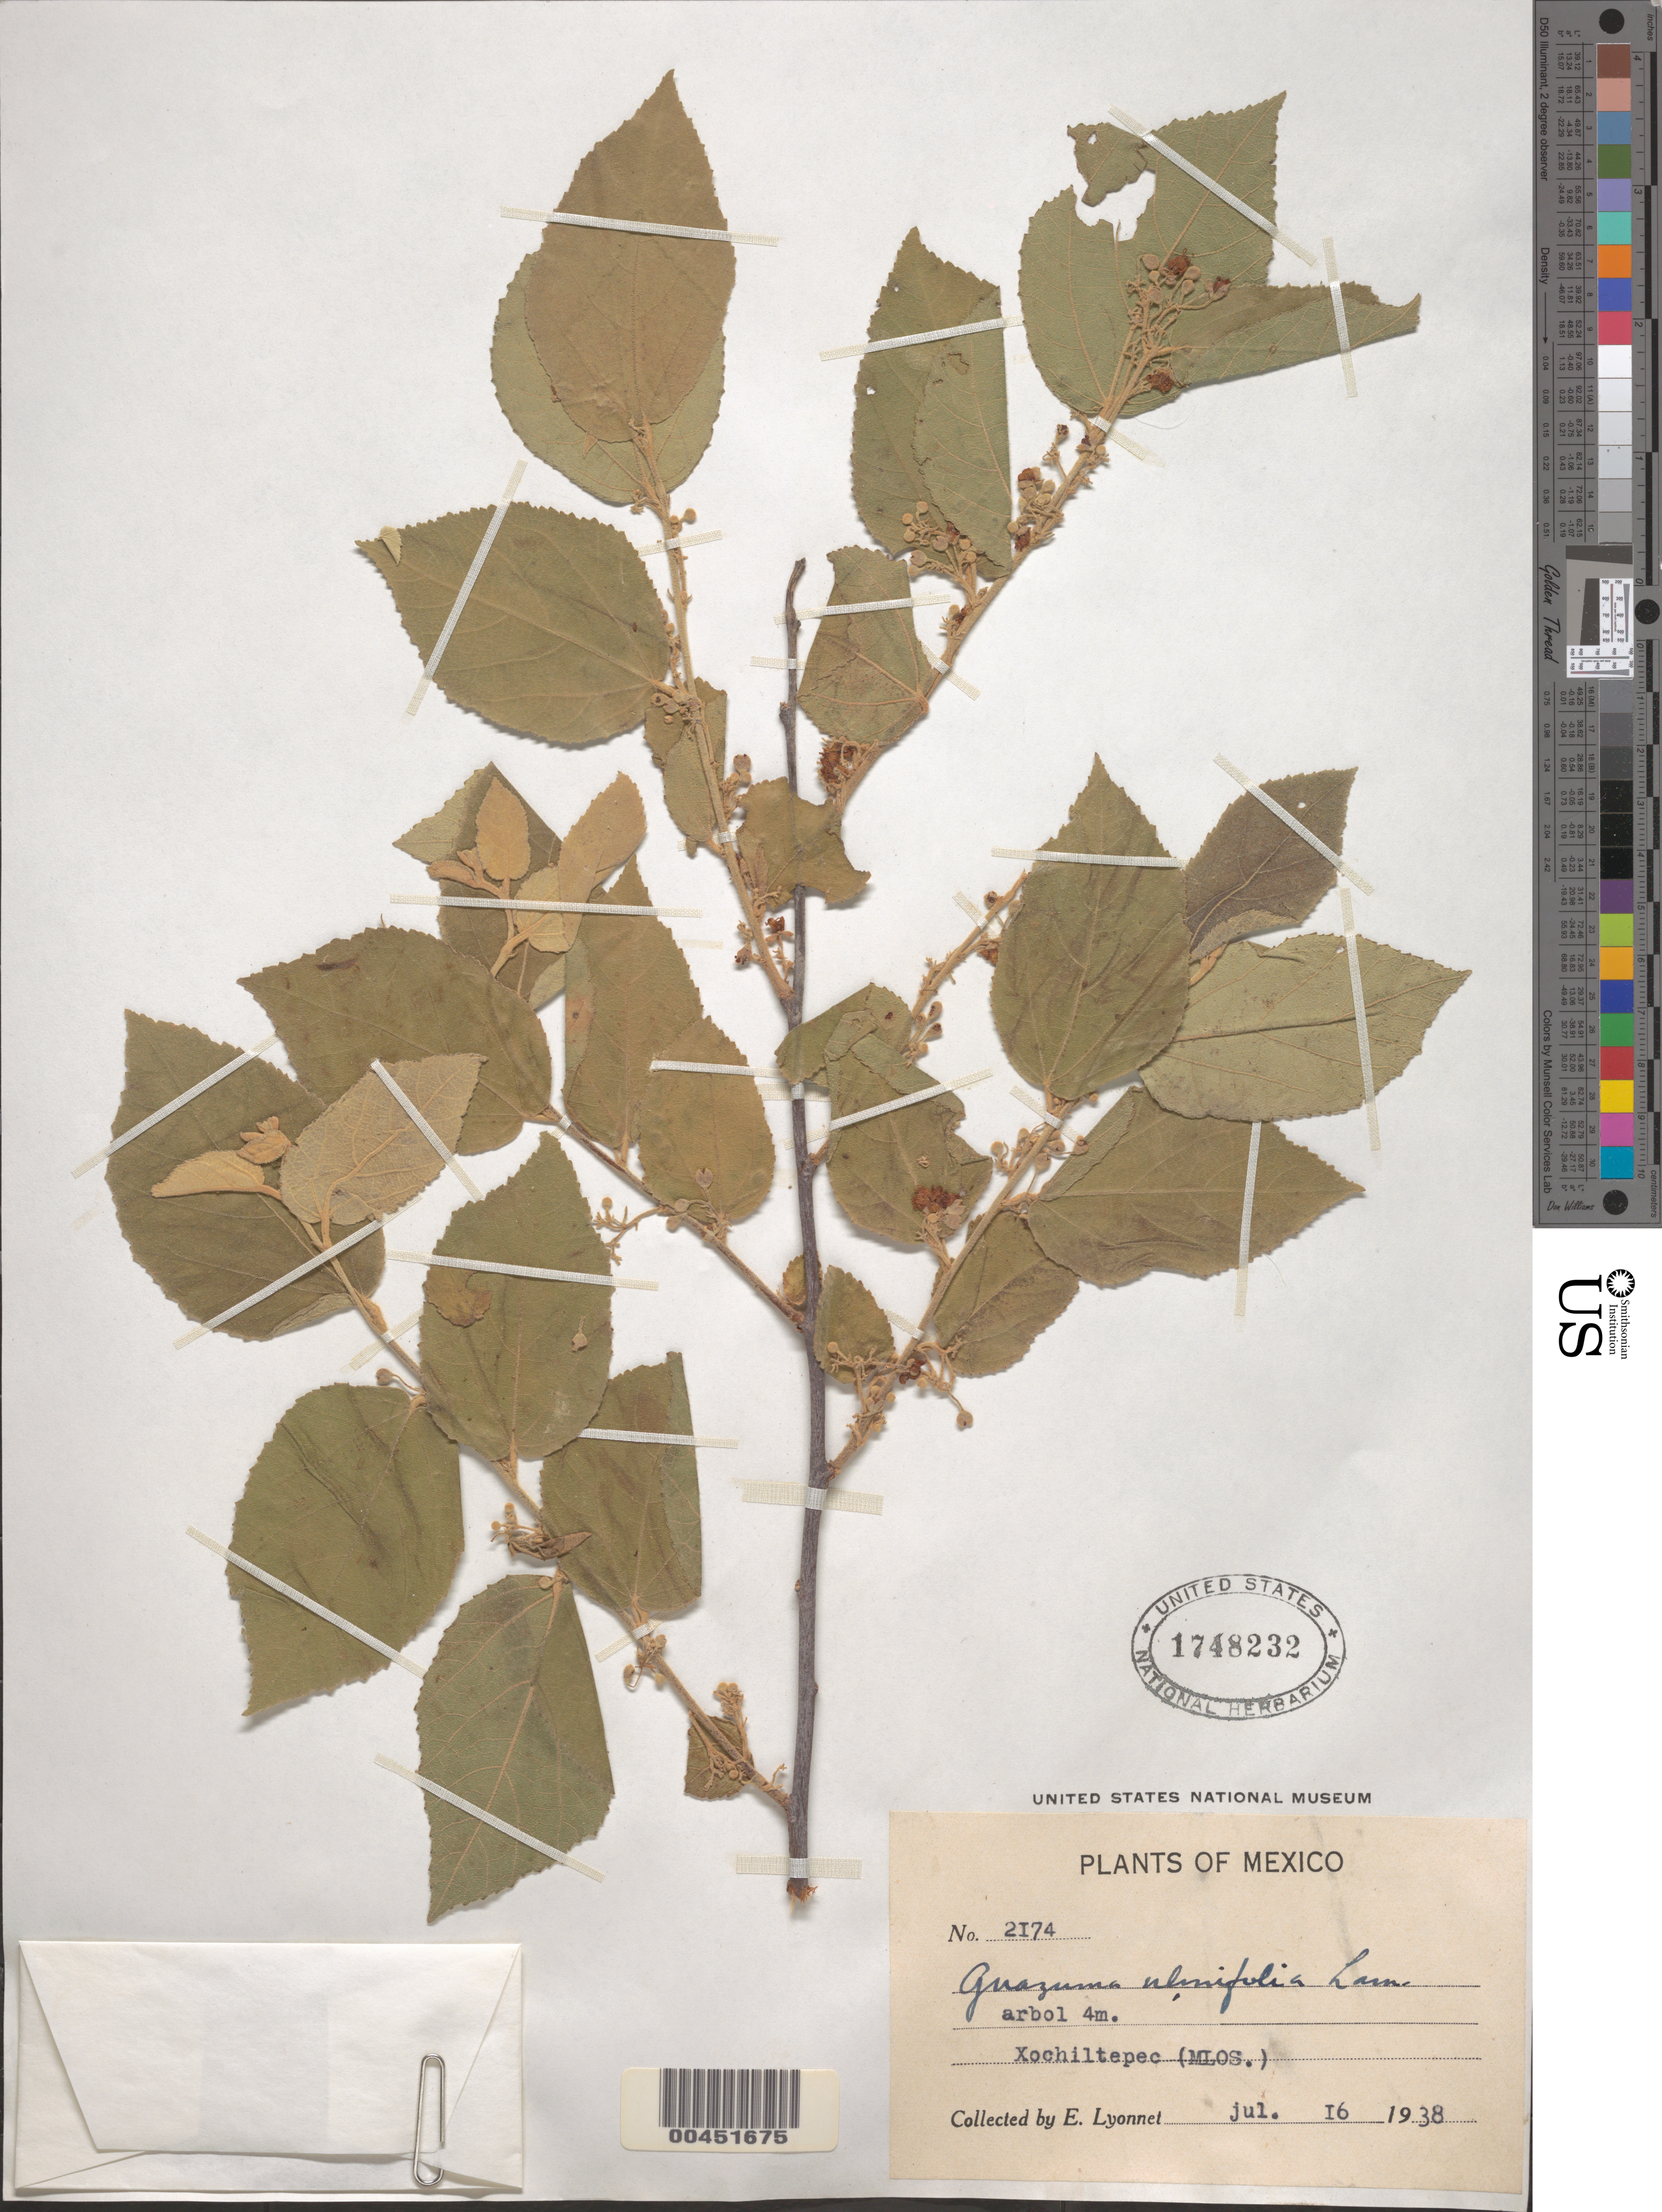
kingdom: Plantae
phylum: Tracheophyta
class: Magnoliopsida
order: Malvales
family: Malvaceae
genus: Guazuma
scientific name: Guazuma ulmifolia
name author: Lam.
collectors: Bro. E. Lyonnet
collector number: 2174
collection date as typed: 16 Jul 1938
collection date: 1938-07-16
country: Mexico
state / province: Morelos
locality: Xochiltepec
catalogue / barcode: US 1748232